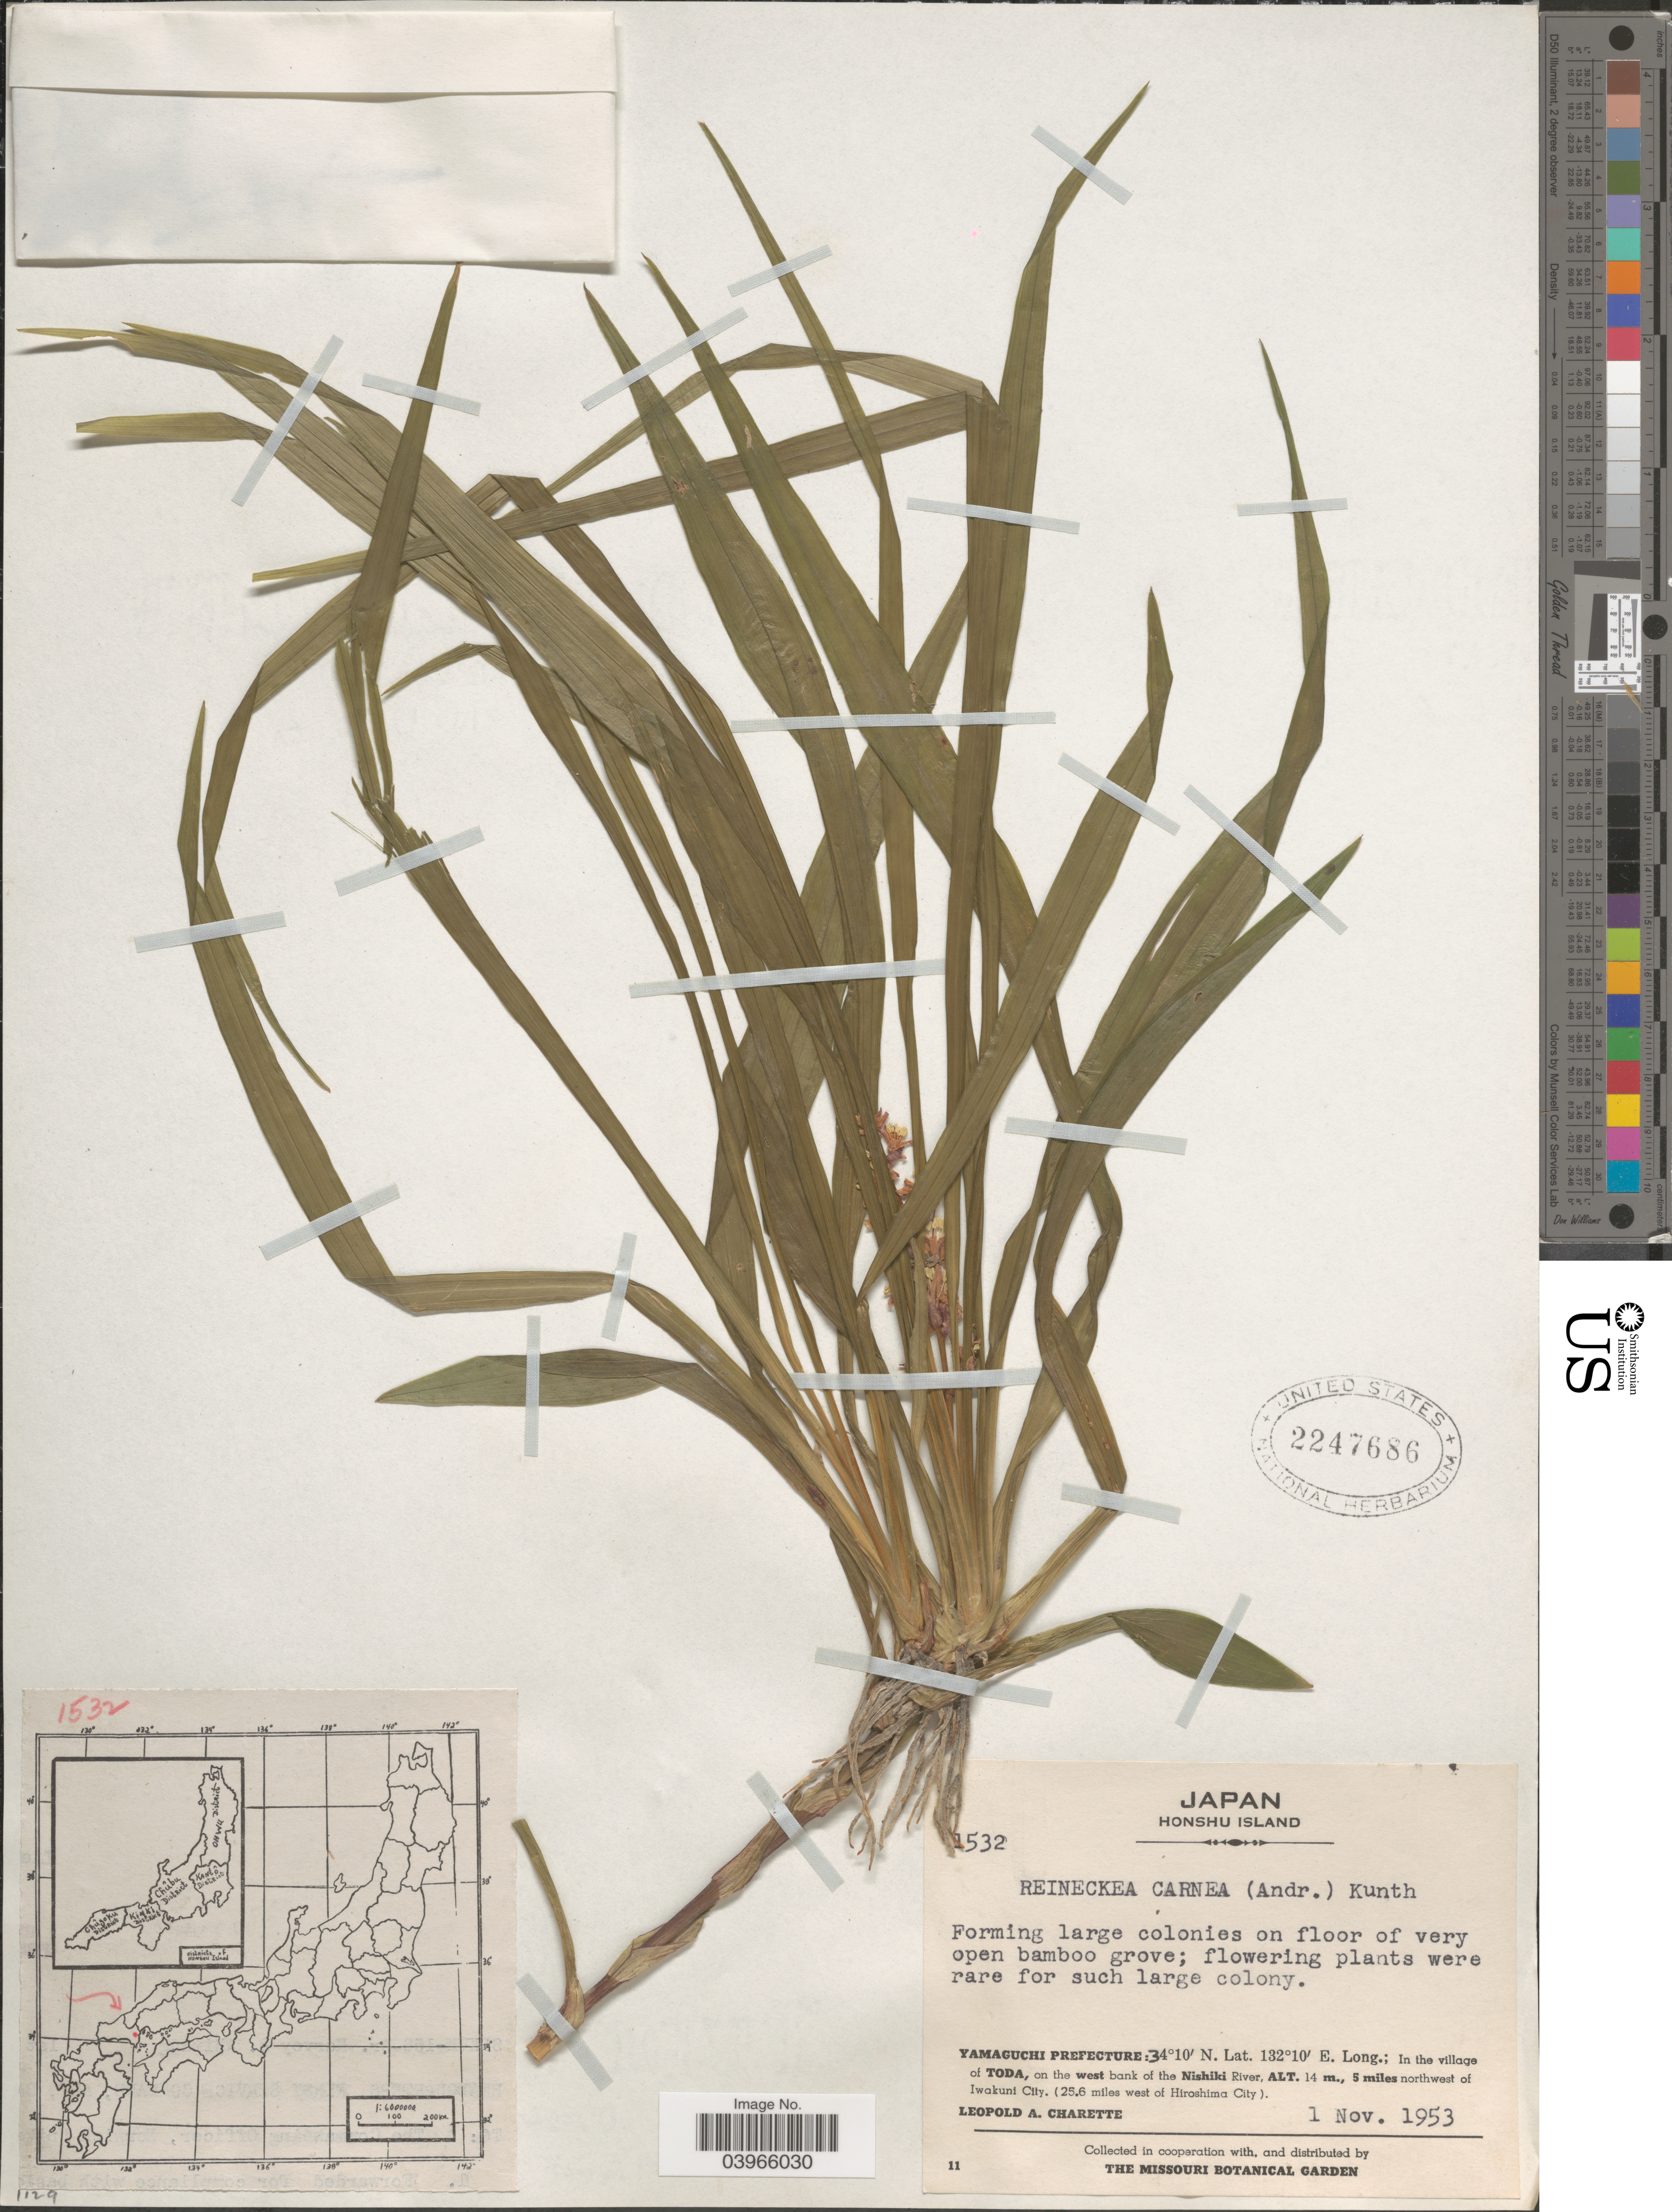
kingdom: Plantae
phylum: Tracheophyta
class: Liliopsida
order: Asparagales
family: Asparagaceae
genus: Reineckea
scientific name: Reineckea carnea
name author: (Andrews) Kunth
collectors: L. A. Charette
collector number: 1532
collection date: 1953-11-01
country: Japan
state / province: Yamaguti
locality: Honshu Island. Yamaguchi Prefecture: In the village of Toda, on the west bank of the Nishiki River, 5 miles northwest of Iwakuni City. (25.6 miles west of Hiroshima City).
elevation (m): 14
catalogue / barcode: US 2247686